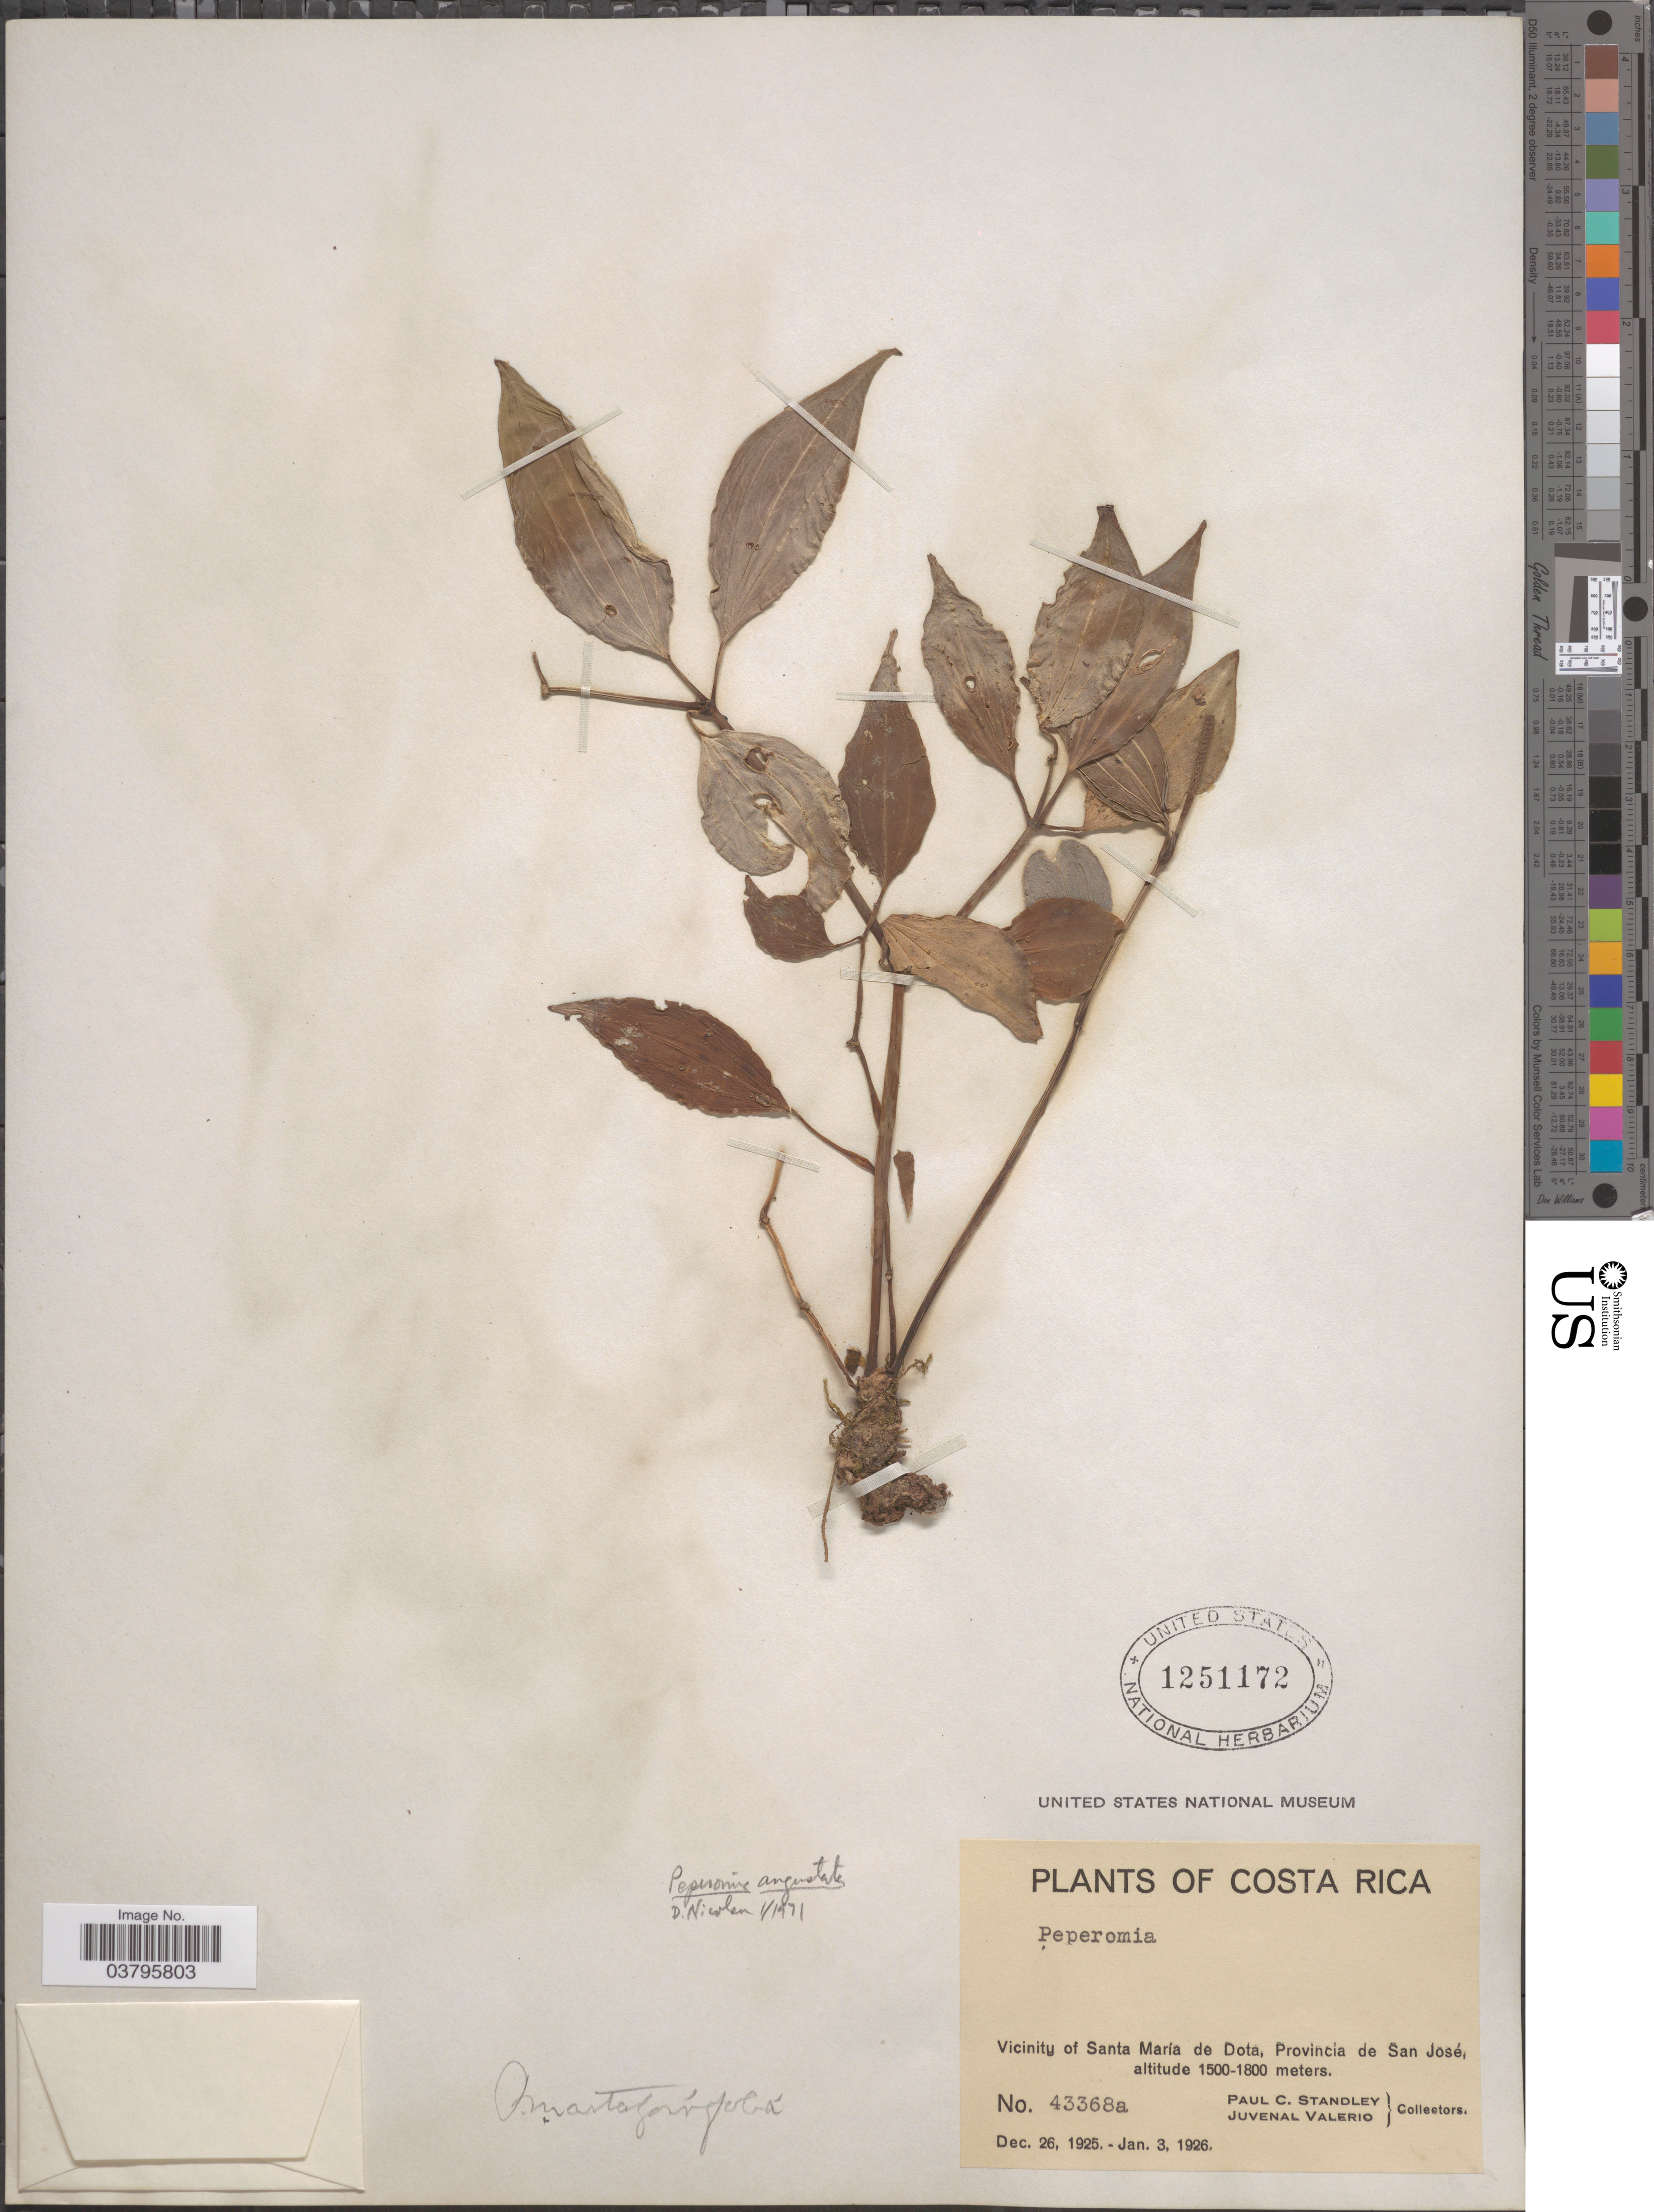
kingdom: Plantae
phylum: Tracheophyta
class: Magnoliopsida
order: Piperales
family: Piperaceae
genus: Peperomia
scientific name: Peperomia rhexiifolia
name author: C. DC.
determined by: Jiménez, José Estaban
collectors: P. C. Standley & J. Valerio R.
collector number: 43368a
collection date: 1925-12-26/1926-01-03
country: Costa Rica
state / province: San José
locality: Vicinity of Santa María de Dota.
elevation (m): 1500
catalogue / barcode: US 1251172